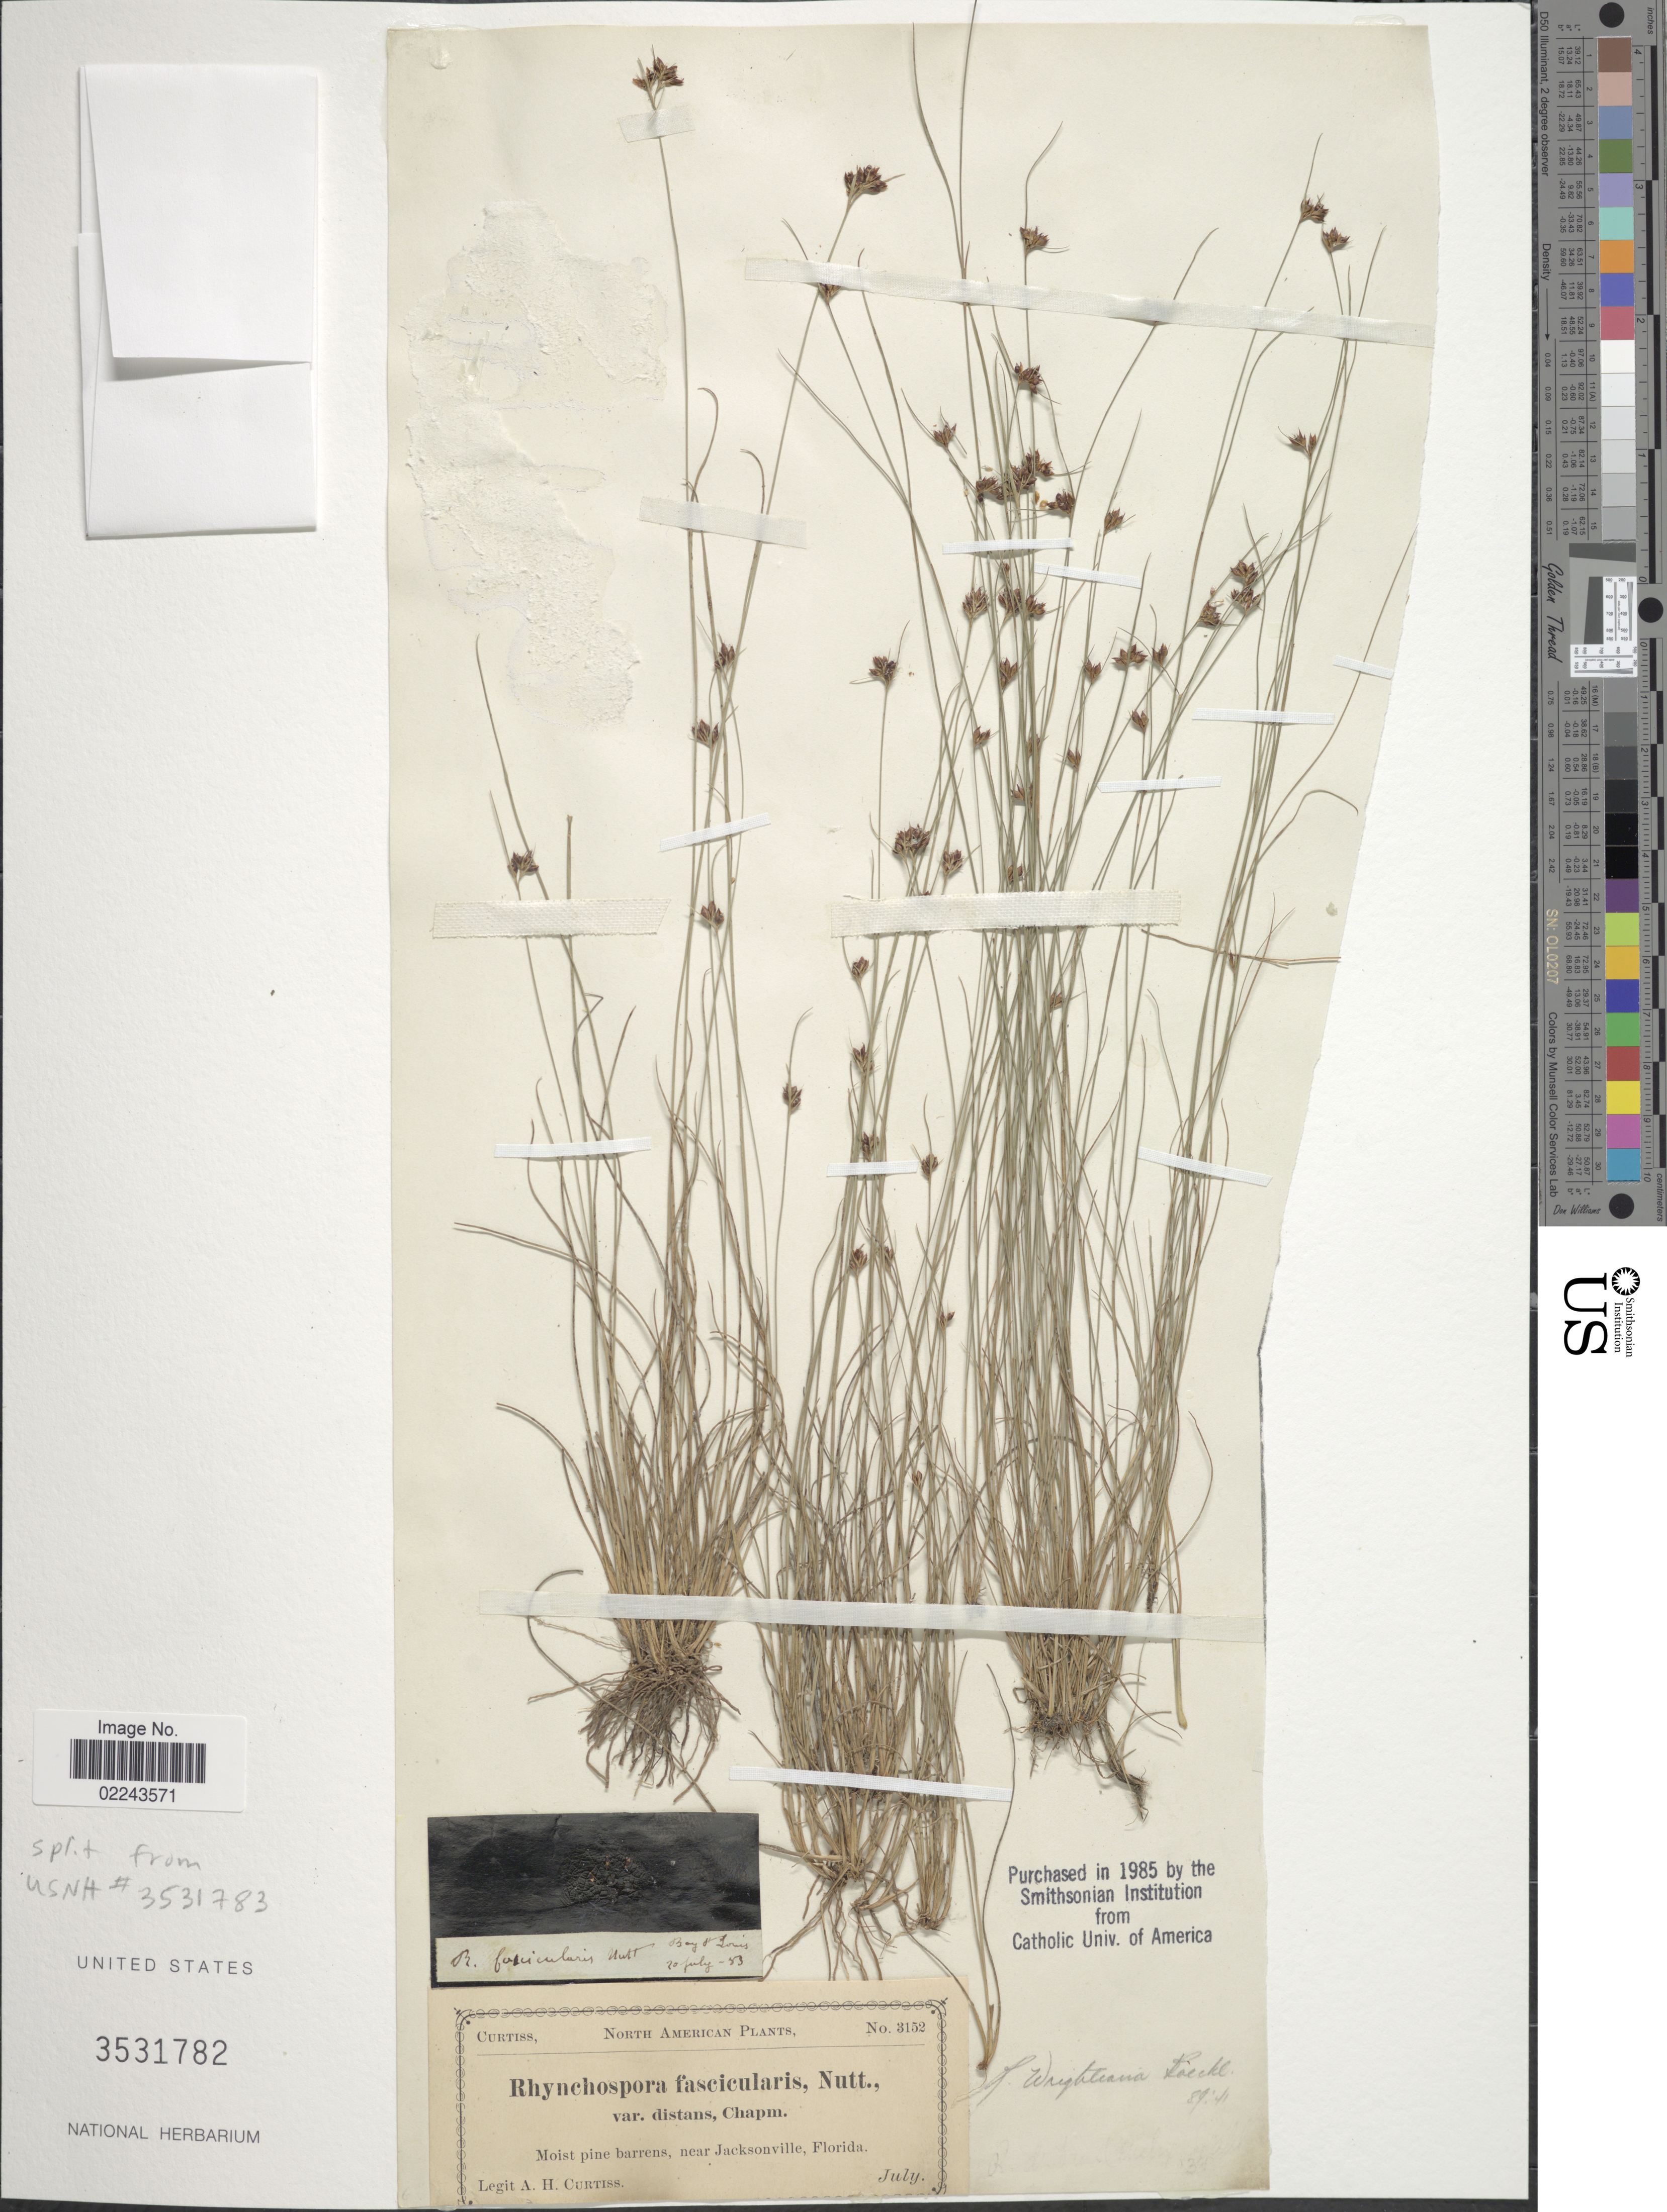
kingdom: Plantae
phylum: Tracheophyta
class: Liliopsida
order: Poales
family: Cyperaceae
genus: Rhynchospora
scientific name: Rhynchospora distans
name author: (Michx.) Vahl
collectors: A. H. Curtiss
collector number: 3152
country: United States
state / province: Florida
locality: Near Jacksonville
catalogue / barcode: US 3531782